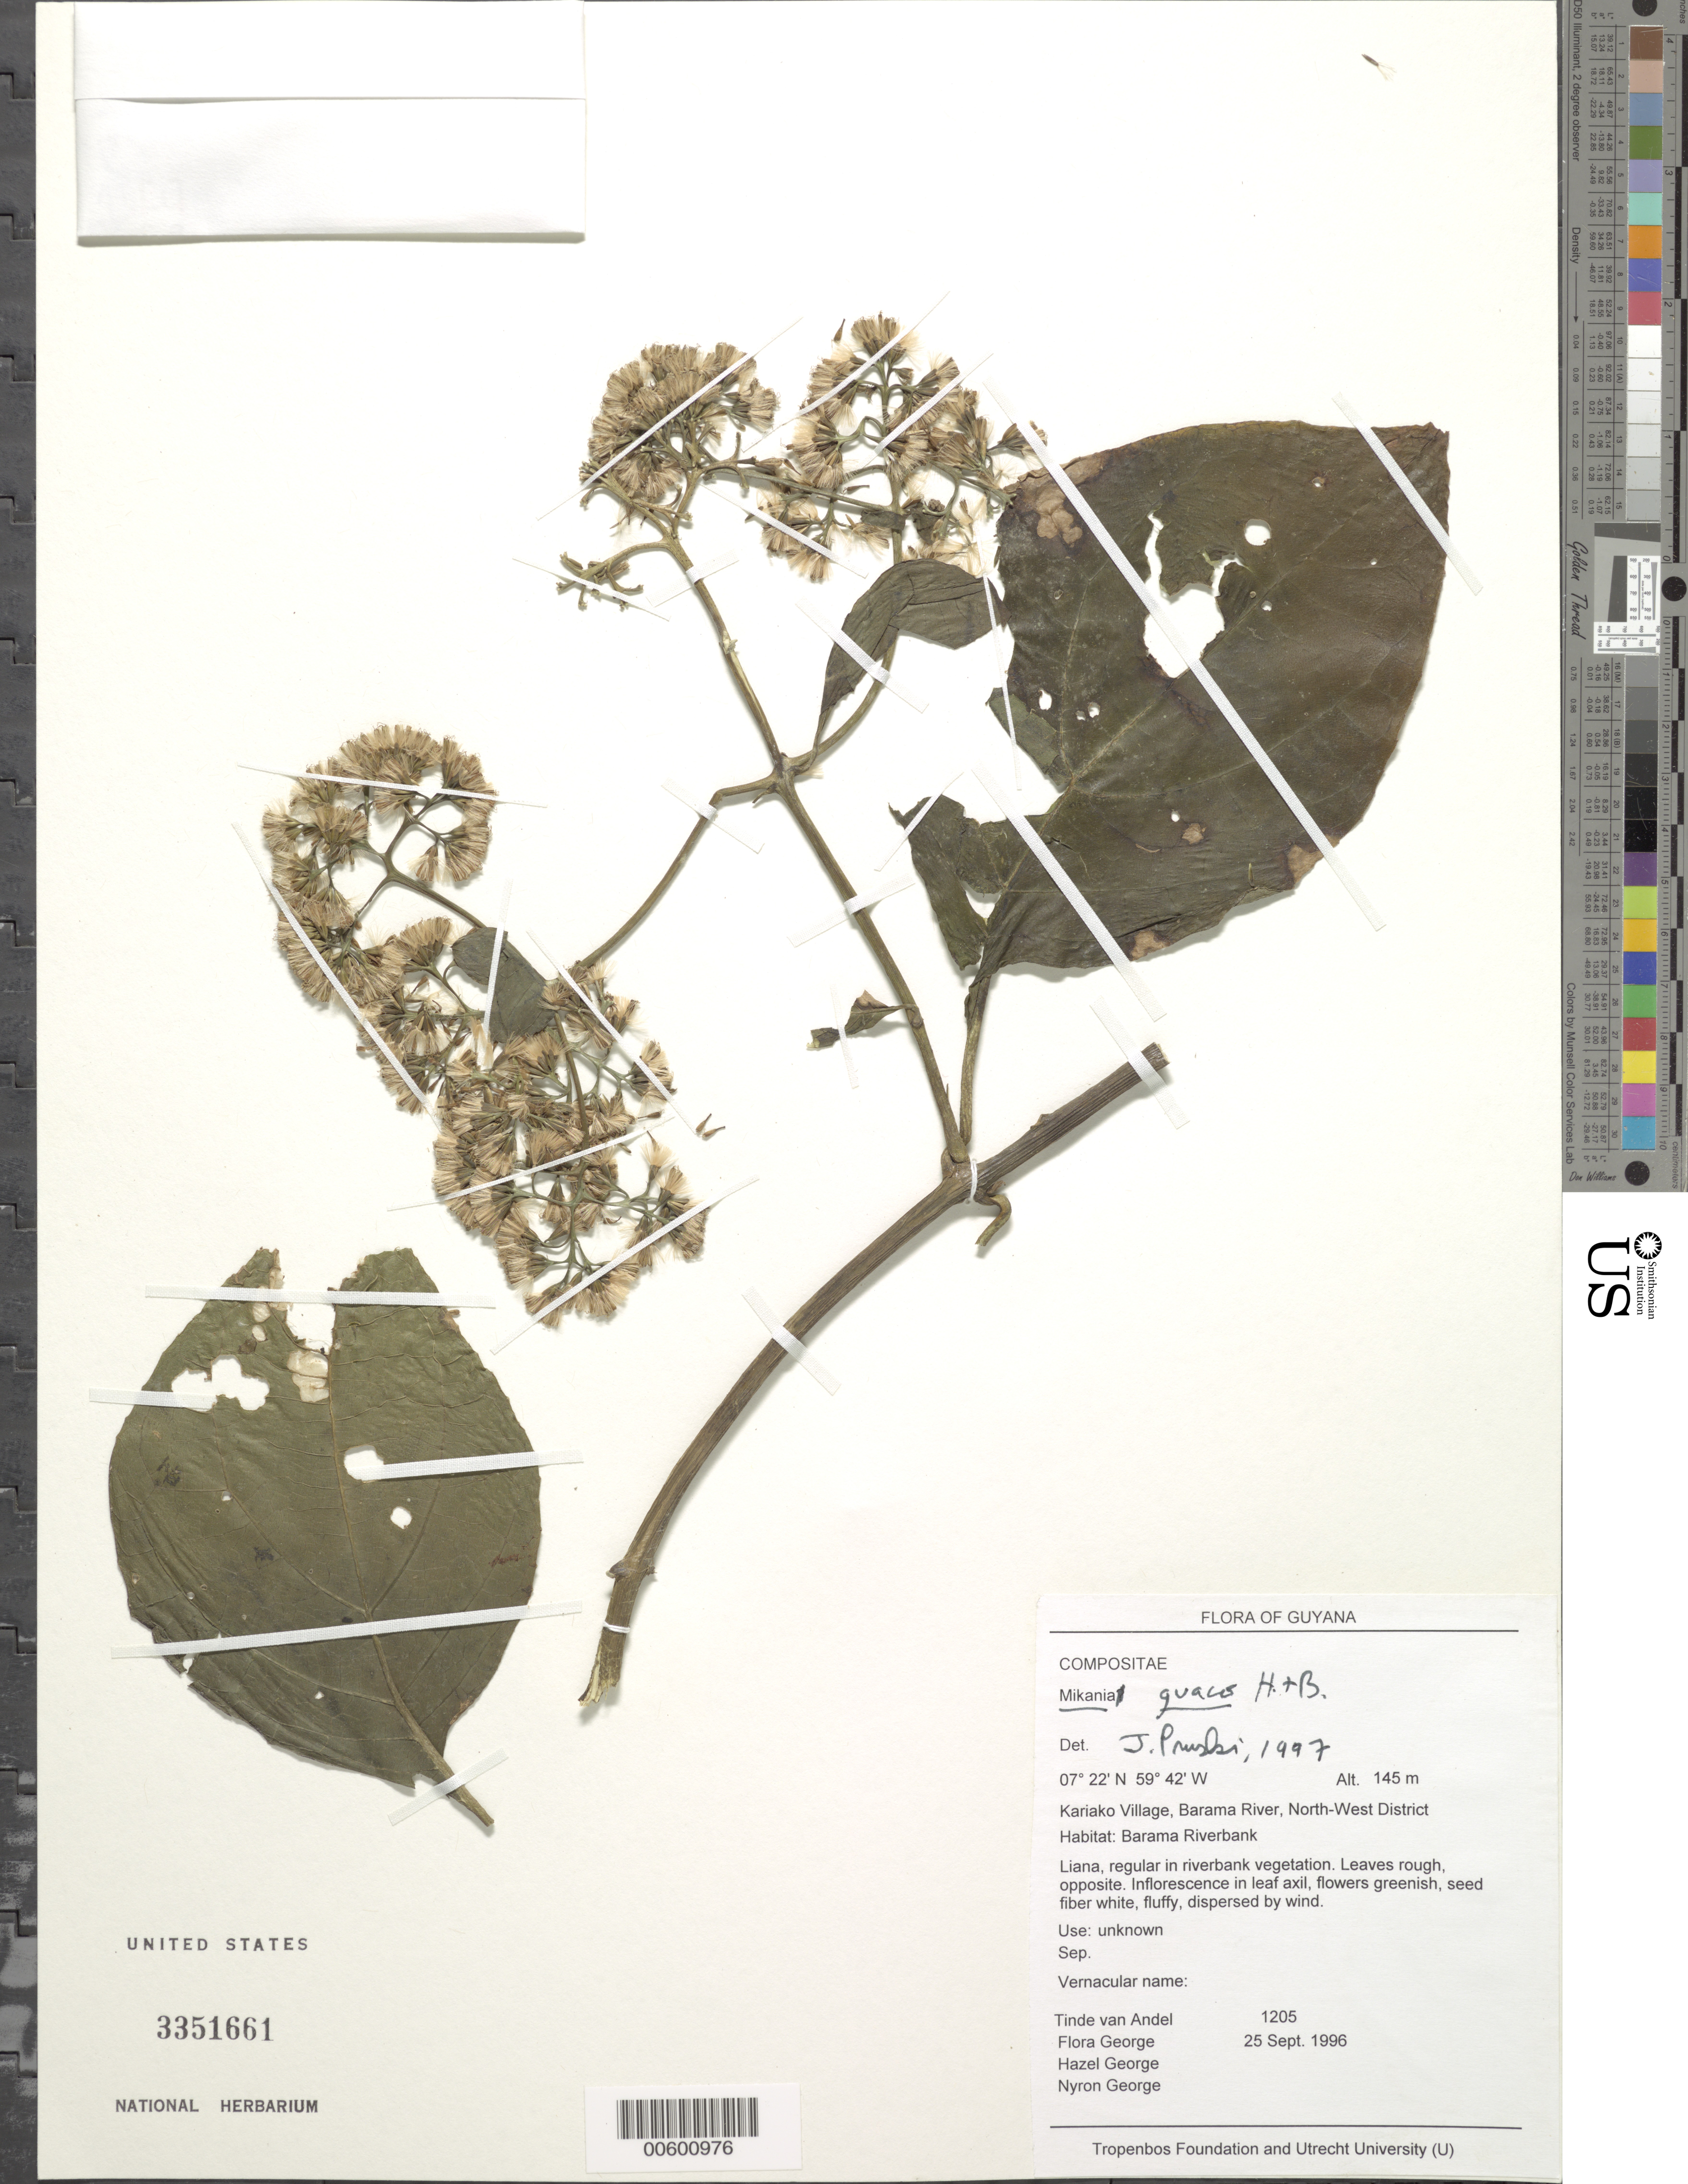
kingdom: Plantae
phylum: Tracheophyta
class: Magnoliopsida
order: Asterales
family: Asteraceae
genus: Mikania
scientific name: Mikania guaco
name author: Humb. & Bonpl.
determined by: Pruski, J. F.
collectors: T. R. van Andel, F. George, H. George & N. George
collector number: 1205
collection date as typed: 25-Sep-96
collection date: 1996-09-25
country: Guyana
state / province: Barima-Waini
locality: Karaiko Village, Barama R., NW Dist.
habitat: Riverbank vegetation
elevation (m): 145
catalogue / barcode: US 3351661